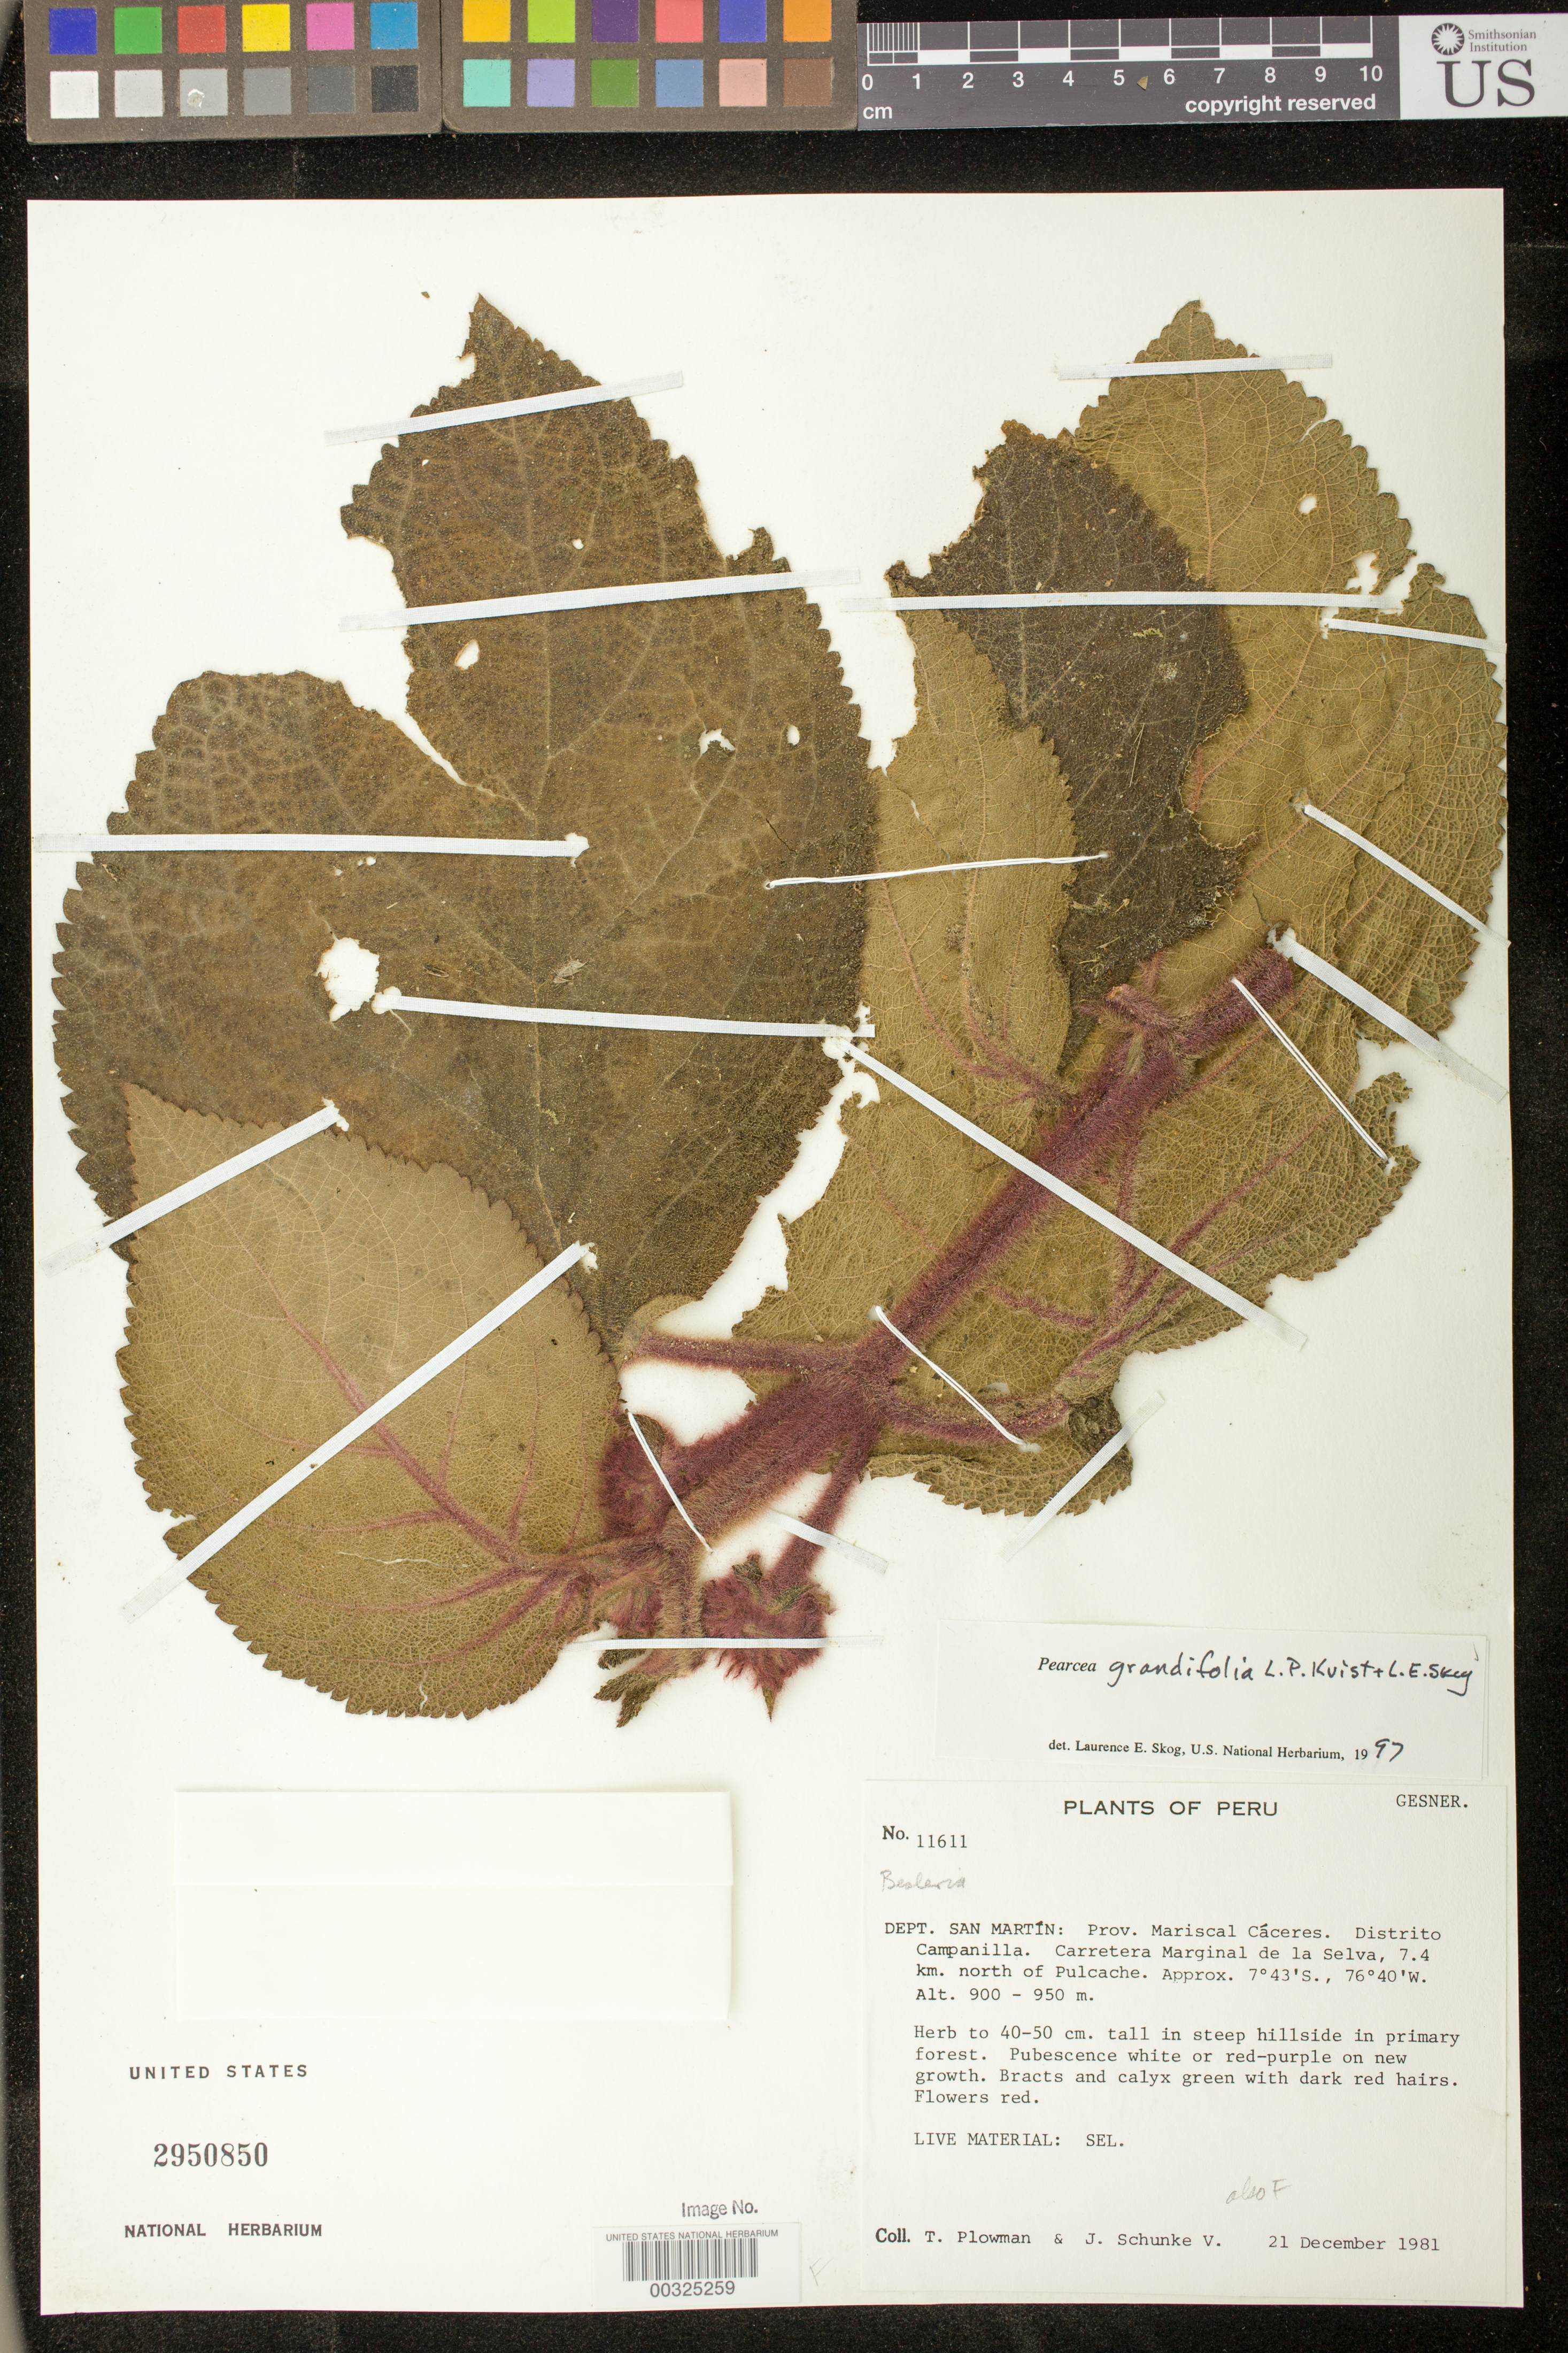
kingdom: Plantae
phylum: Tracheophyta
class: Magnoliopsida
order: Lamiales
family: Gesneriaceae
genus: Pearcea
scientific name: Pearcea grandifolia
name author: L.P. Kvist & L.E. Skog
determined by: Clark, J. L., (SEL), The Marie Selby Botanical Garden (UNITED STATES)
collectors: T. Plowman & J. Schunke Vigo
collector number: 11611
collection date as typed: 21 Dec 1981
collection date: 1981-12-21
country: Peru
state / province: San Martín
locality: Prov. Mariscal Cáceres, Dtto. Campanilla; Carretera Marginal de la Selva, 7.4 km N of Pulcache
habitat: Steep hillside in primary forest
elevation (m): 900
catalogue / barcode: US 2950850